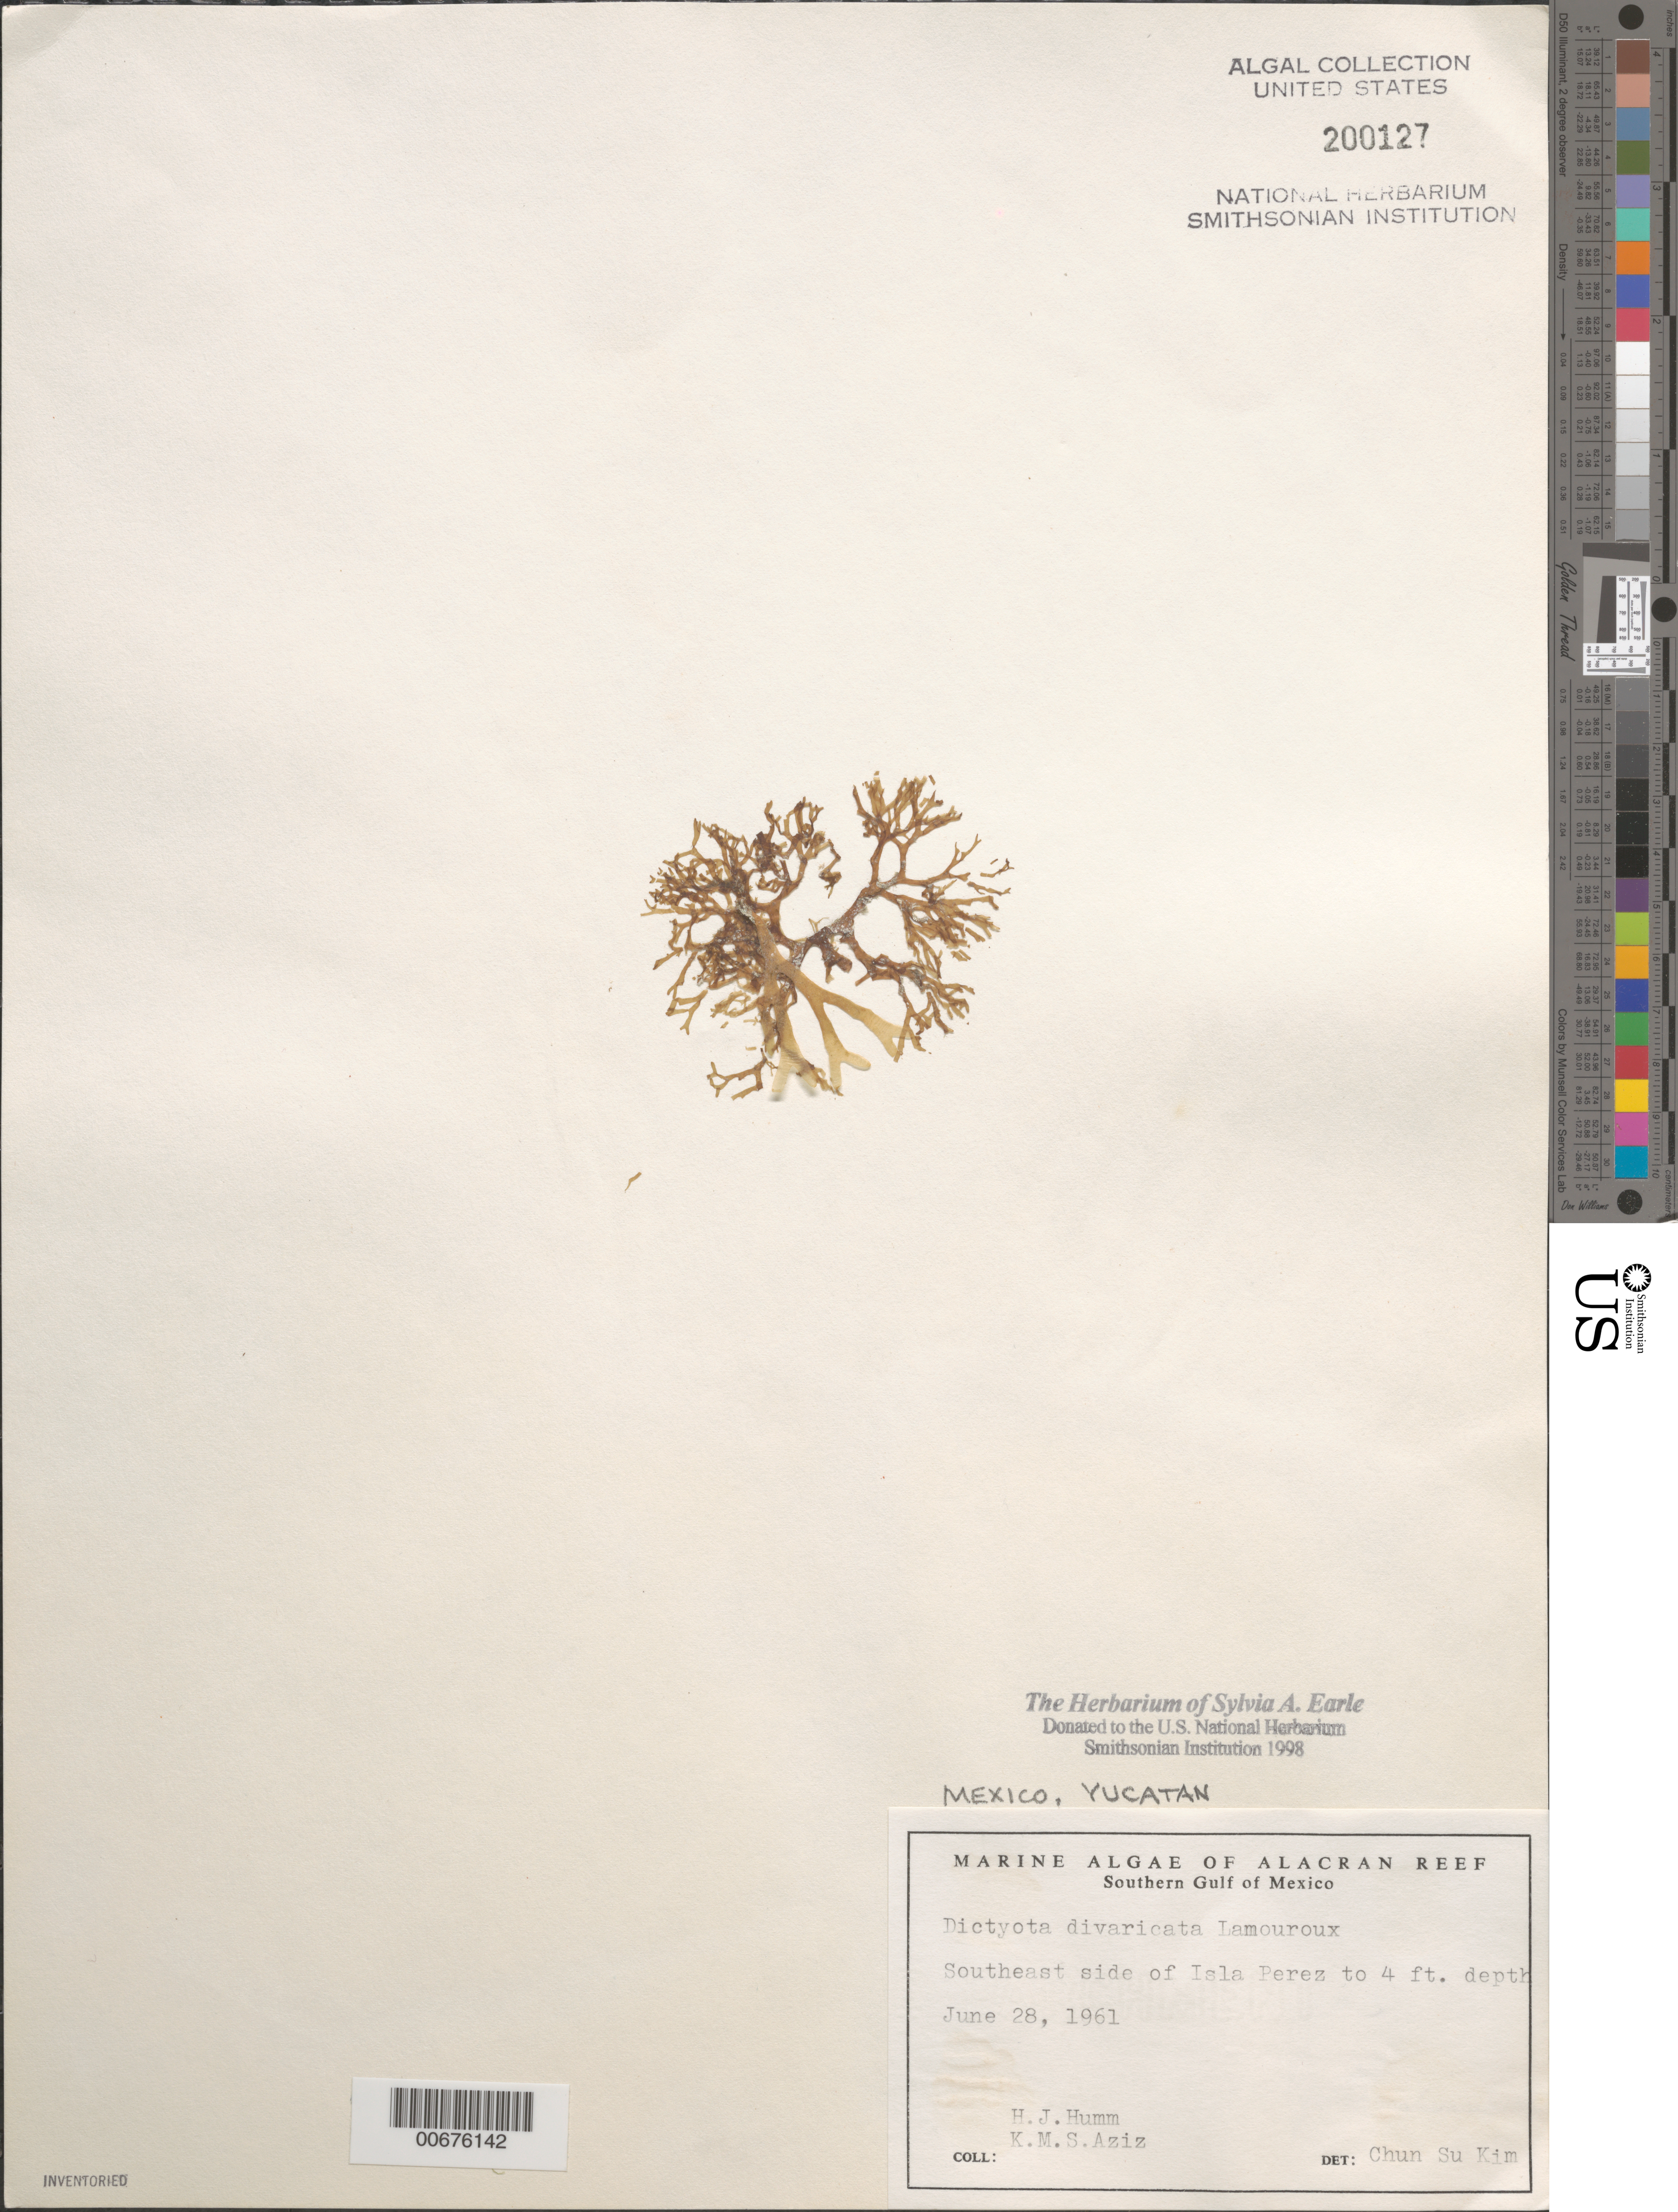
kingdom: Chromista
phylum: Ochrophyta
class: Phaeophyceae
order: Dictyotales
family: Dictyotaceae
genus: Dictyota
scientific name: Dictyota divaricata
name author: J.V.Lamouroux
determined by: Kim, Chun Su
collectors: H. J. Humm & K. M. Aziz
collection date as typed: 28 Jun 1961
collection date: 1961-06-28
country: Mexico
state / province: Yucatan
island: Isla Perez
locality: Alacran Reef, Campeche Bank, southern Gulf of Mexico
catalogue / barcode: US 200127